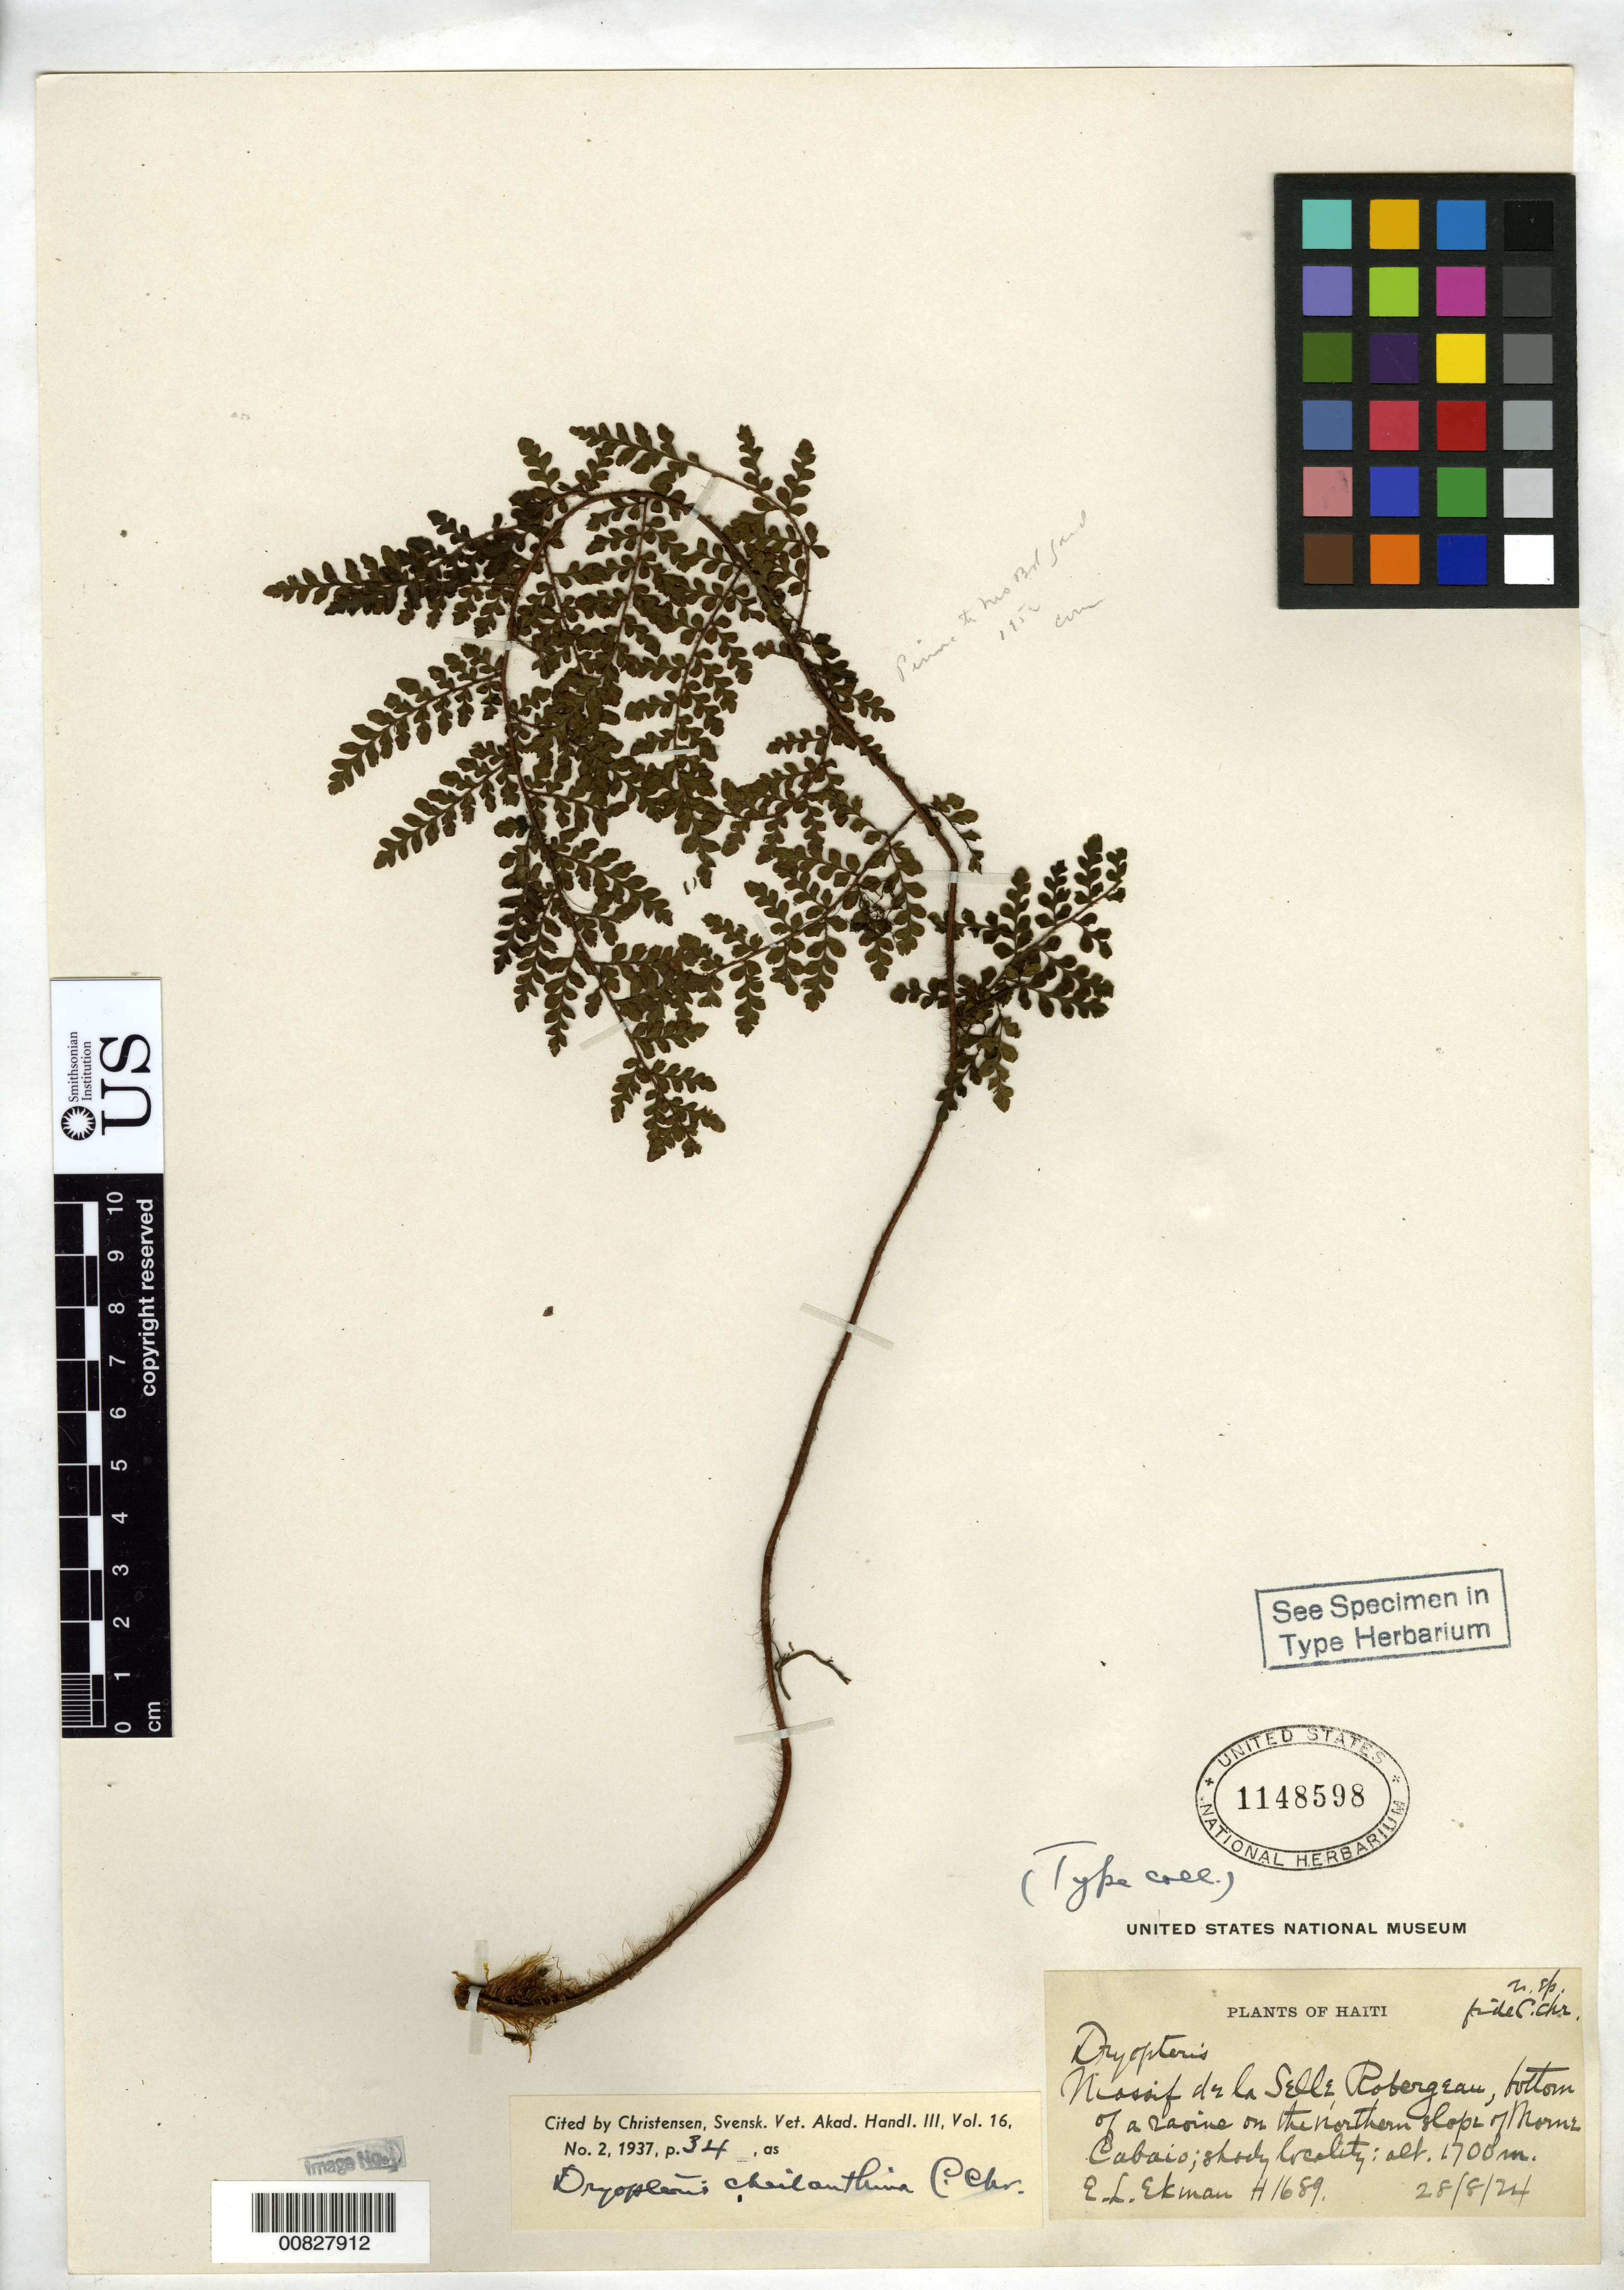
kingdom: Plantae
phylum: Tracheophyta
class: Polypodiopsida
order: Polypodiales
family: Dryopteridaceae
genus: Dryopteris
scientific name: Dryopteris cheilanthina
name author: C. Chr.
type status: Isotype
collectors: E. L. Ekman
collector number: H 1689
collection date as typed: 28 Aug 1924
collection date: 1924-08-28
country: Haiti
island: Hispaniola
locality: Massif de la Selle, Robergeau, N slope of Morne Cabaio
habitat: Shady locality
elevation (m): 1700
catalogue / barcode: US 1148598